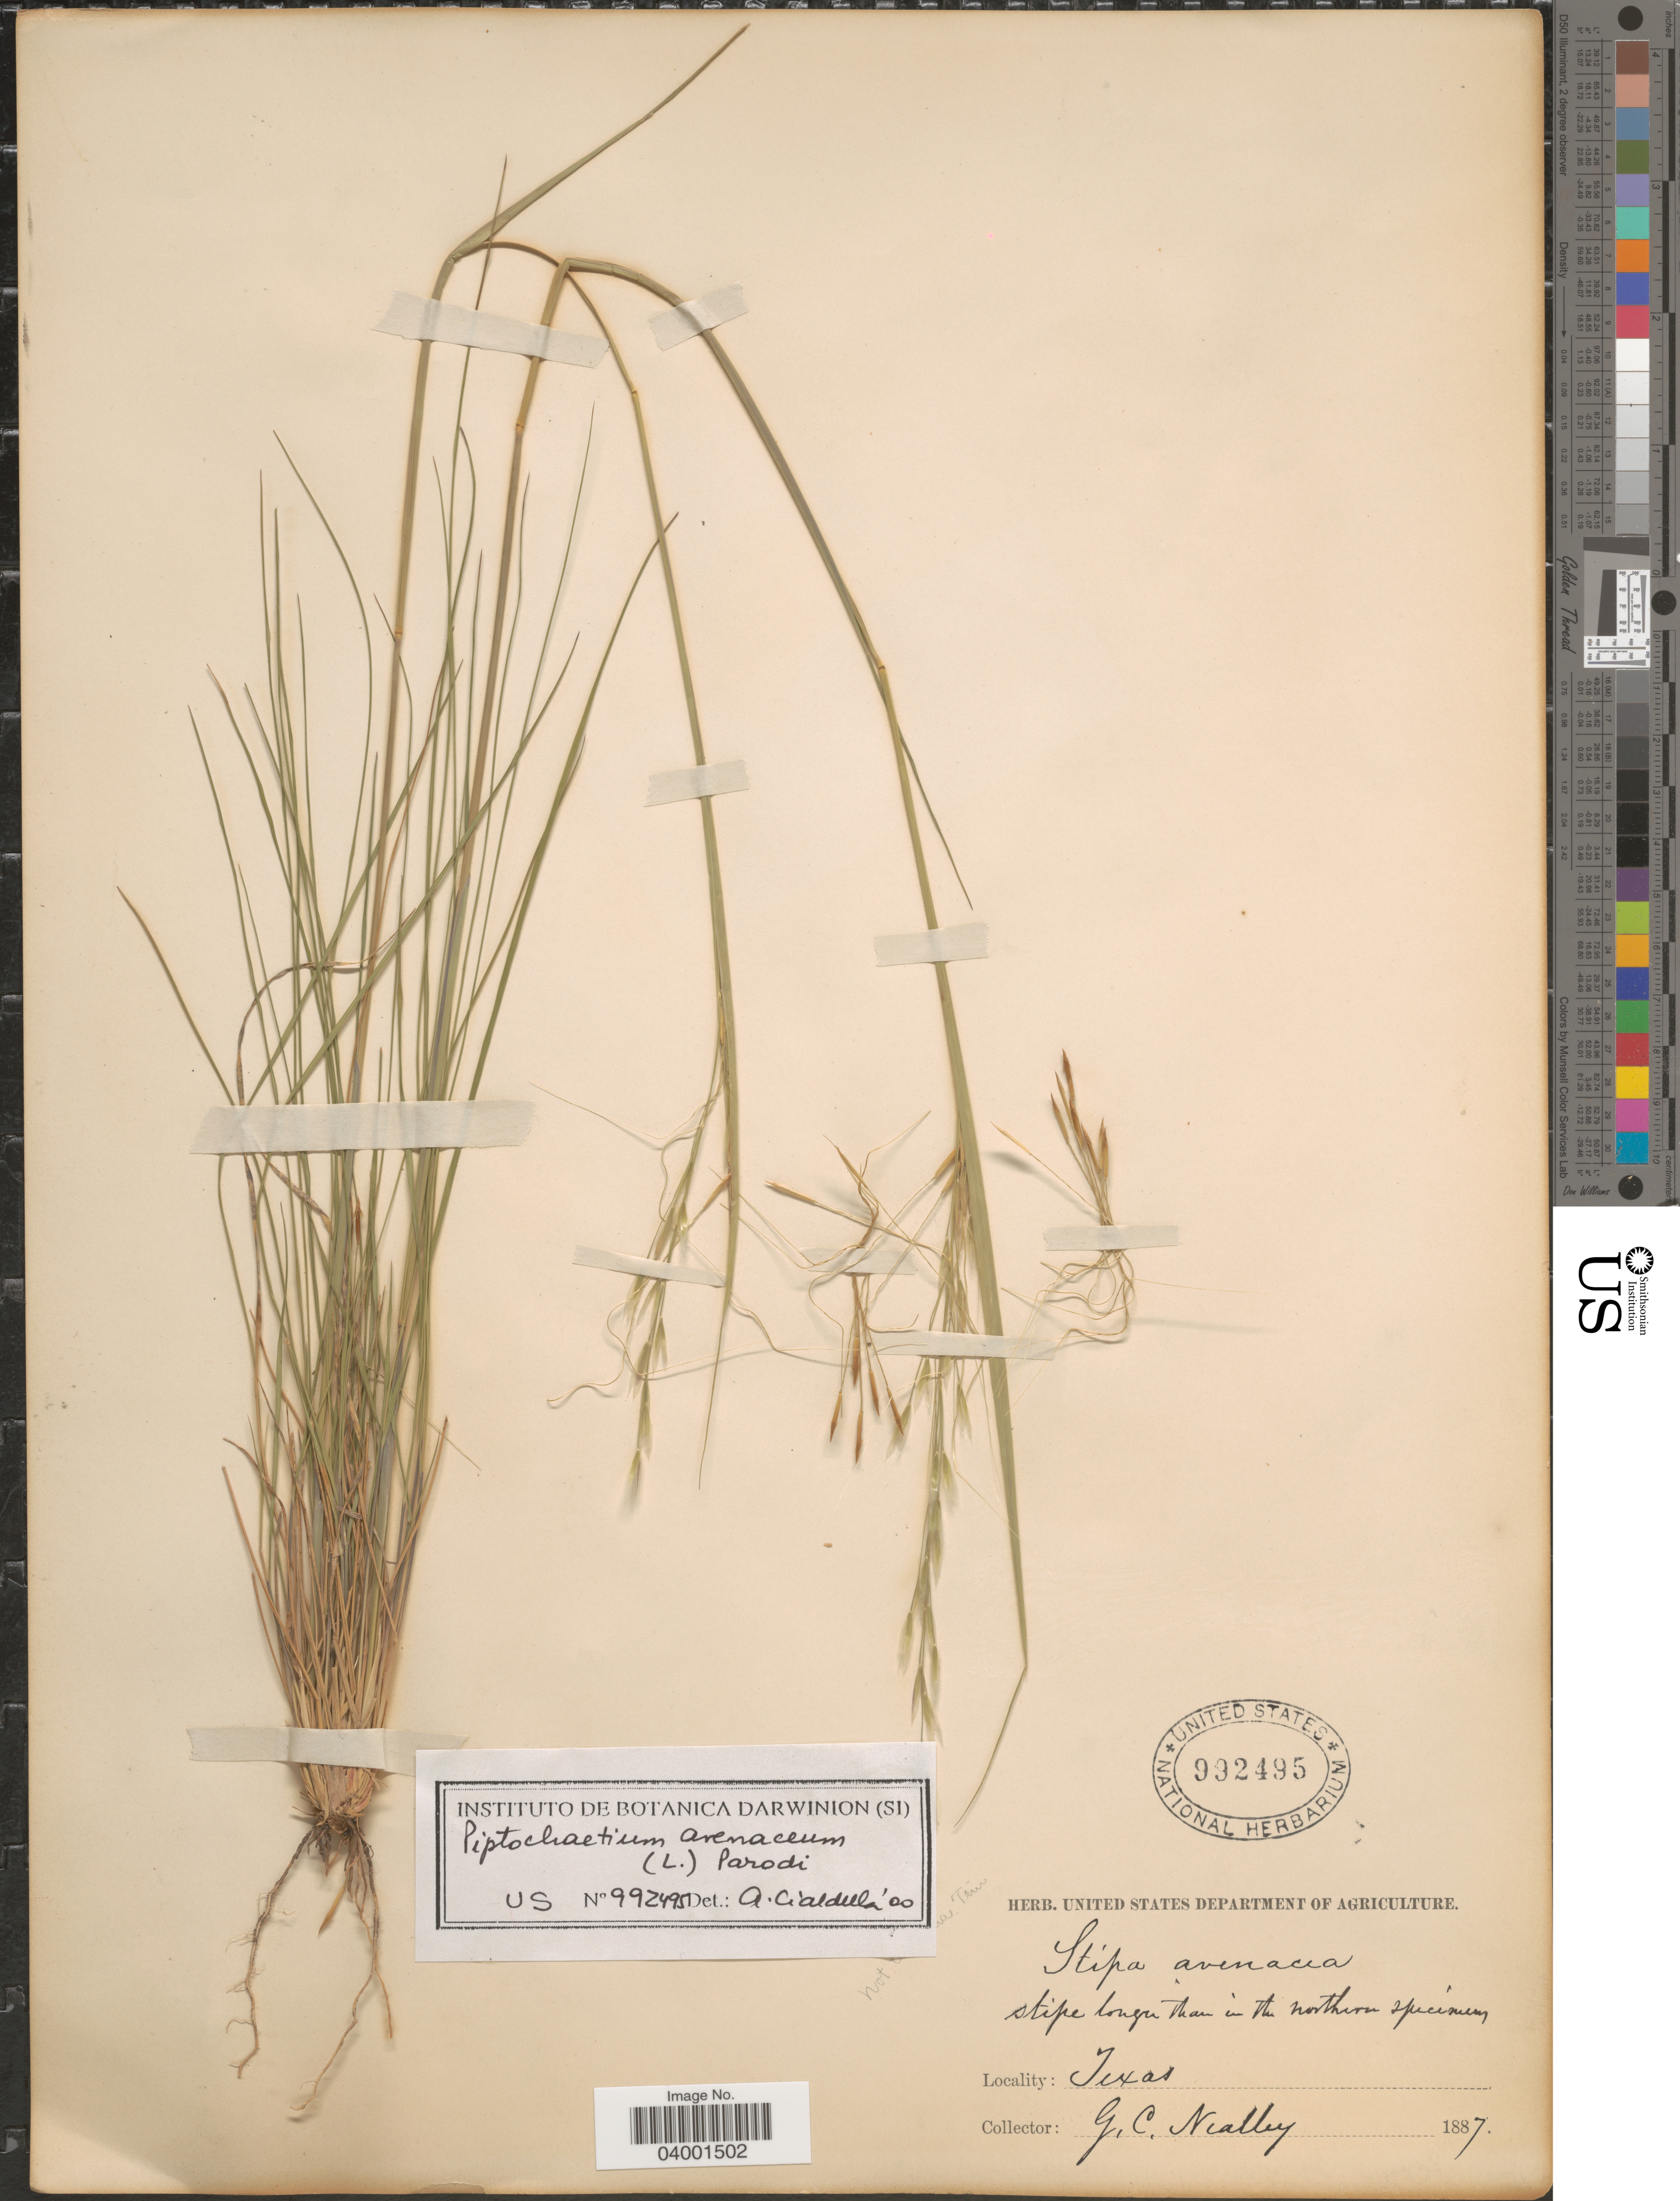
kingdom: Plantae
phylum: Tracheophyta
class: Liliopsida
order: Poales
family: Poaceae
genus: Piptochaetium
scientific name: Piptochaetium avenaceum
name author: (L.) Parodi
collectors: G. C. Nealley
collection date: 1887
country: United States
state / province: Texas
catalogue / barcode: US 992495